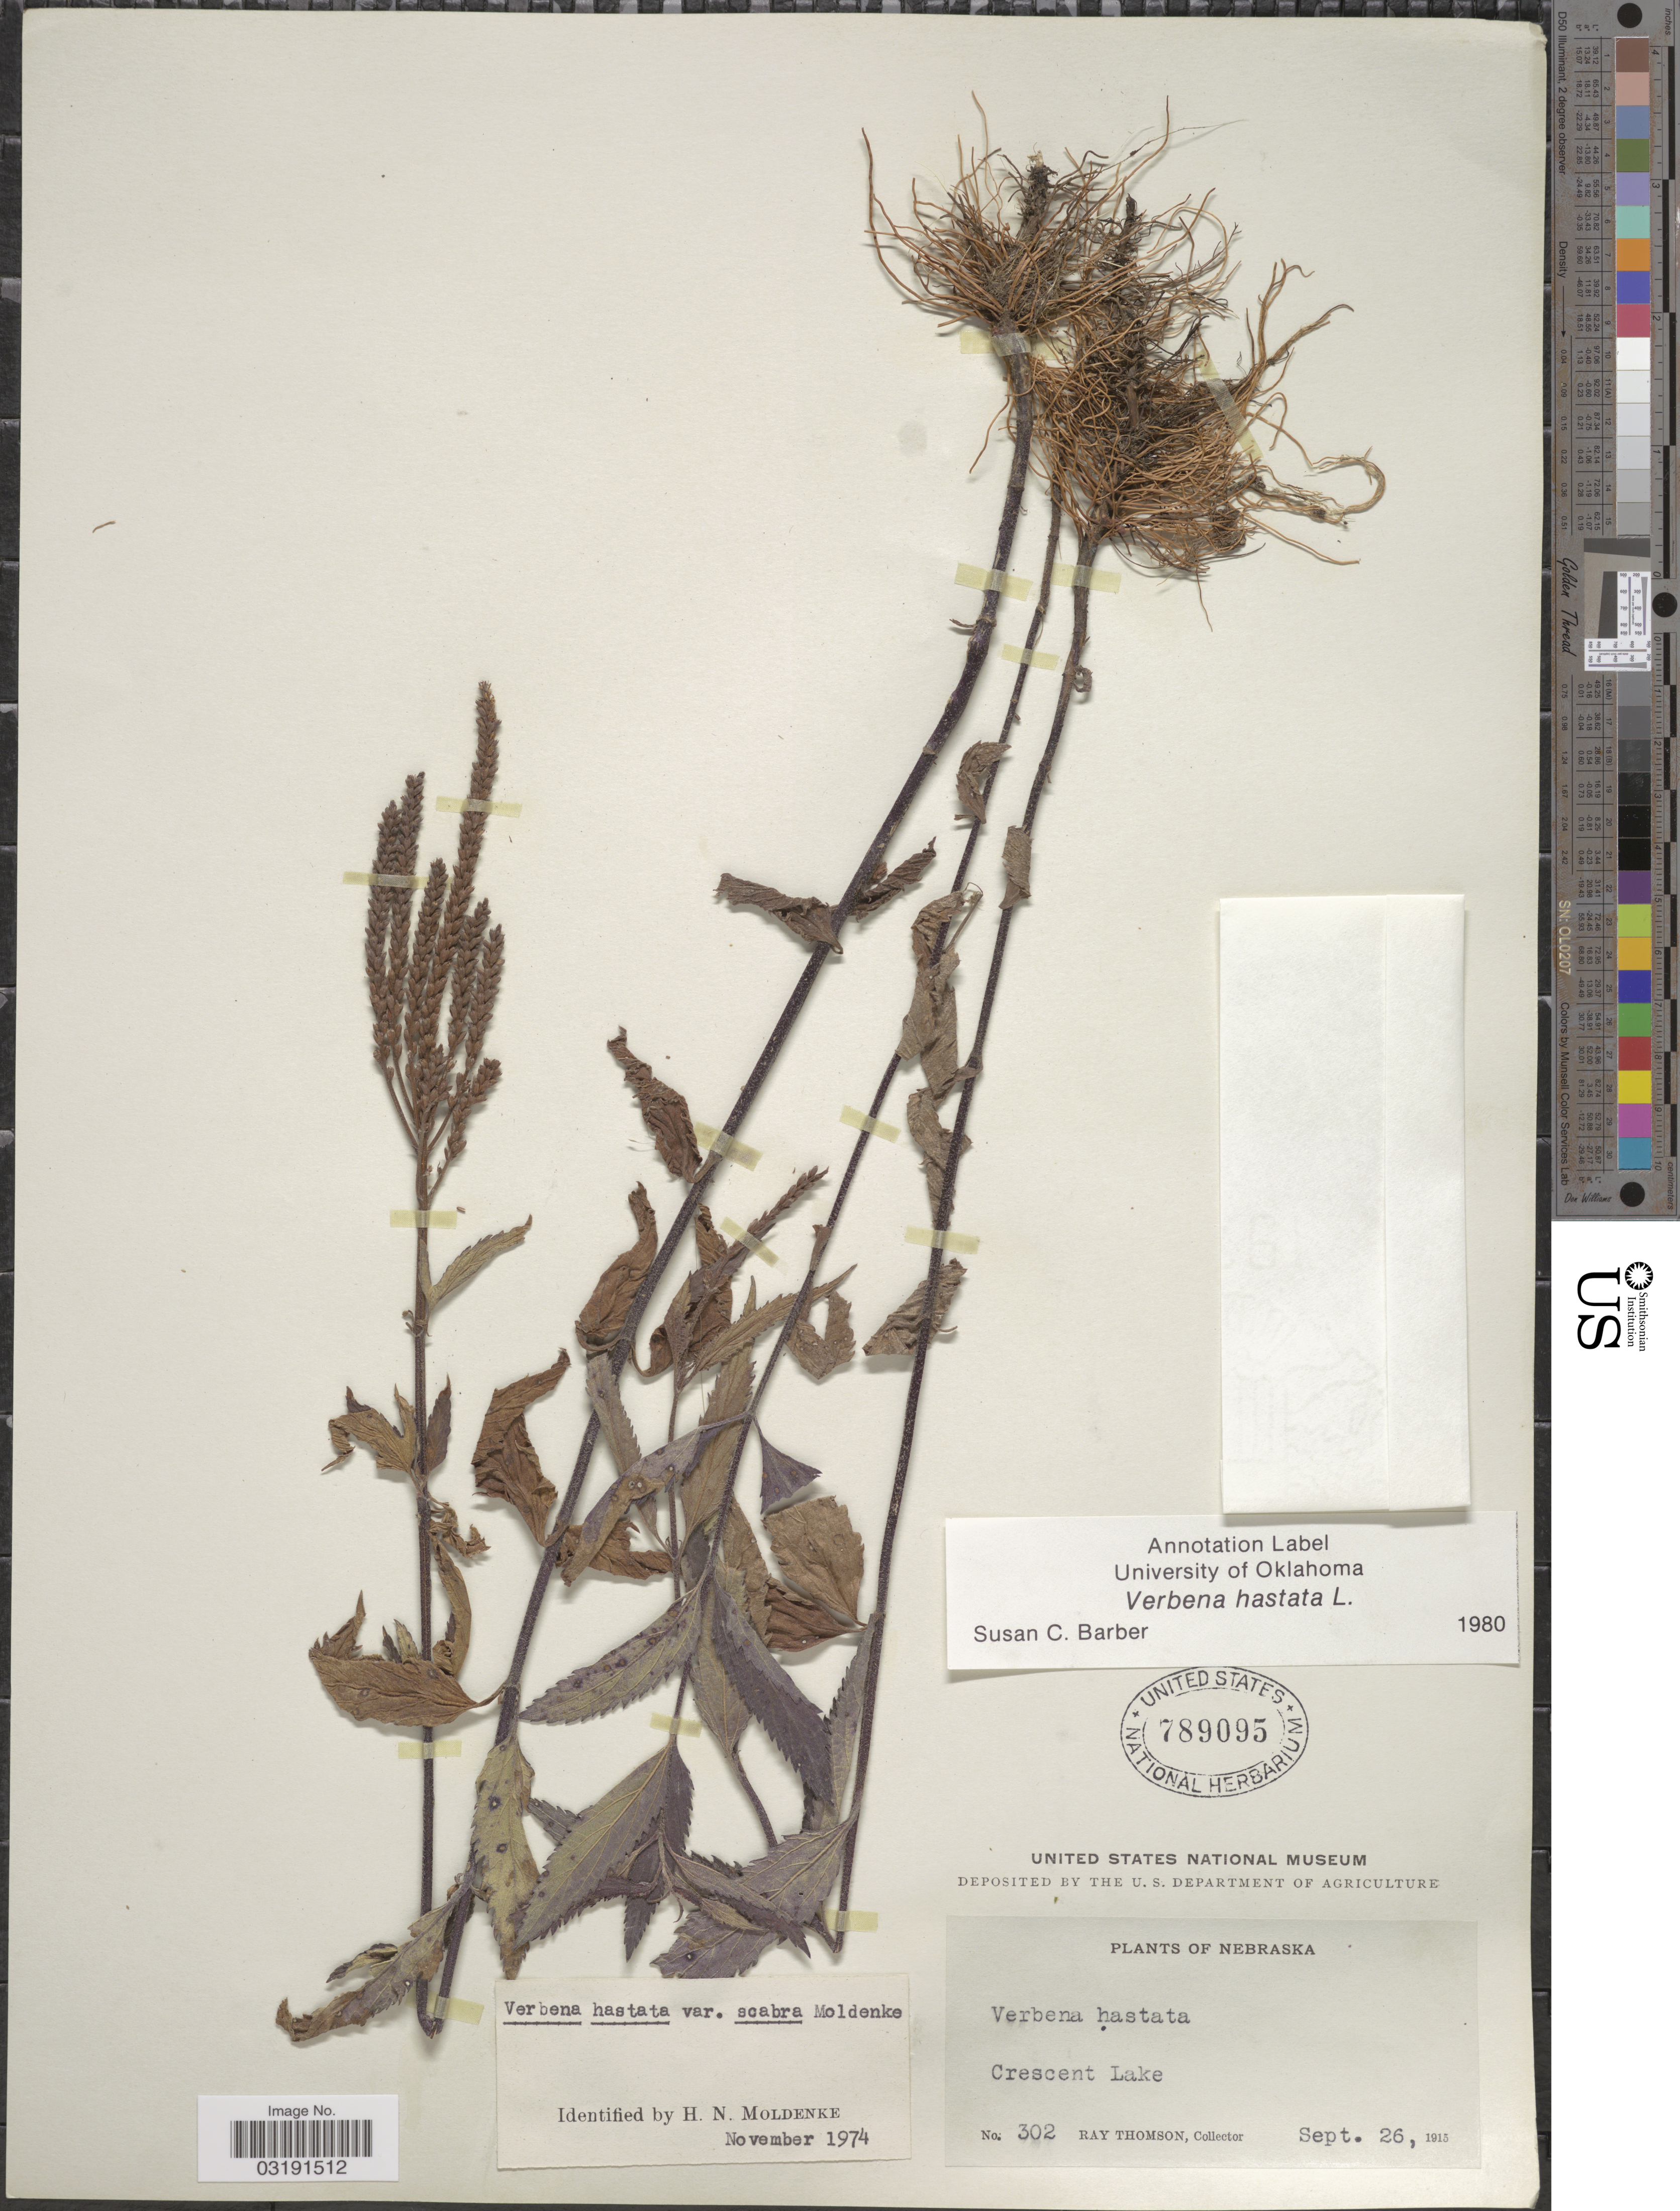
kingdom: Plantae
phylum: Tracheophyta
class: Magnoliopsida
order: Lamiales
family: Verbenaceae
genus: Verbena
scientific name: Verbena hastata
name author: L.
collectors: R. Thomson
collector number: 302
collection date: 1915-09-26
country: United States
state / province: Nebraska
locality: Crescent Lake.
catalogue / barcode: US 789095